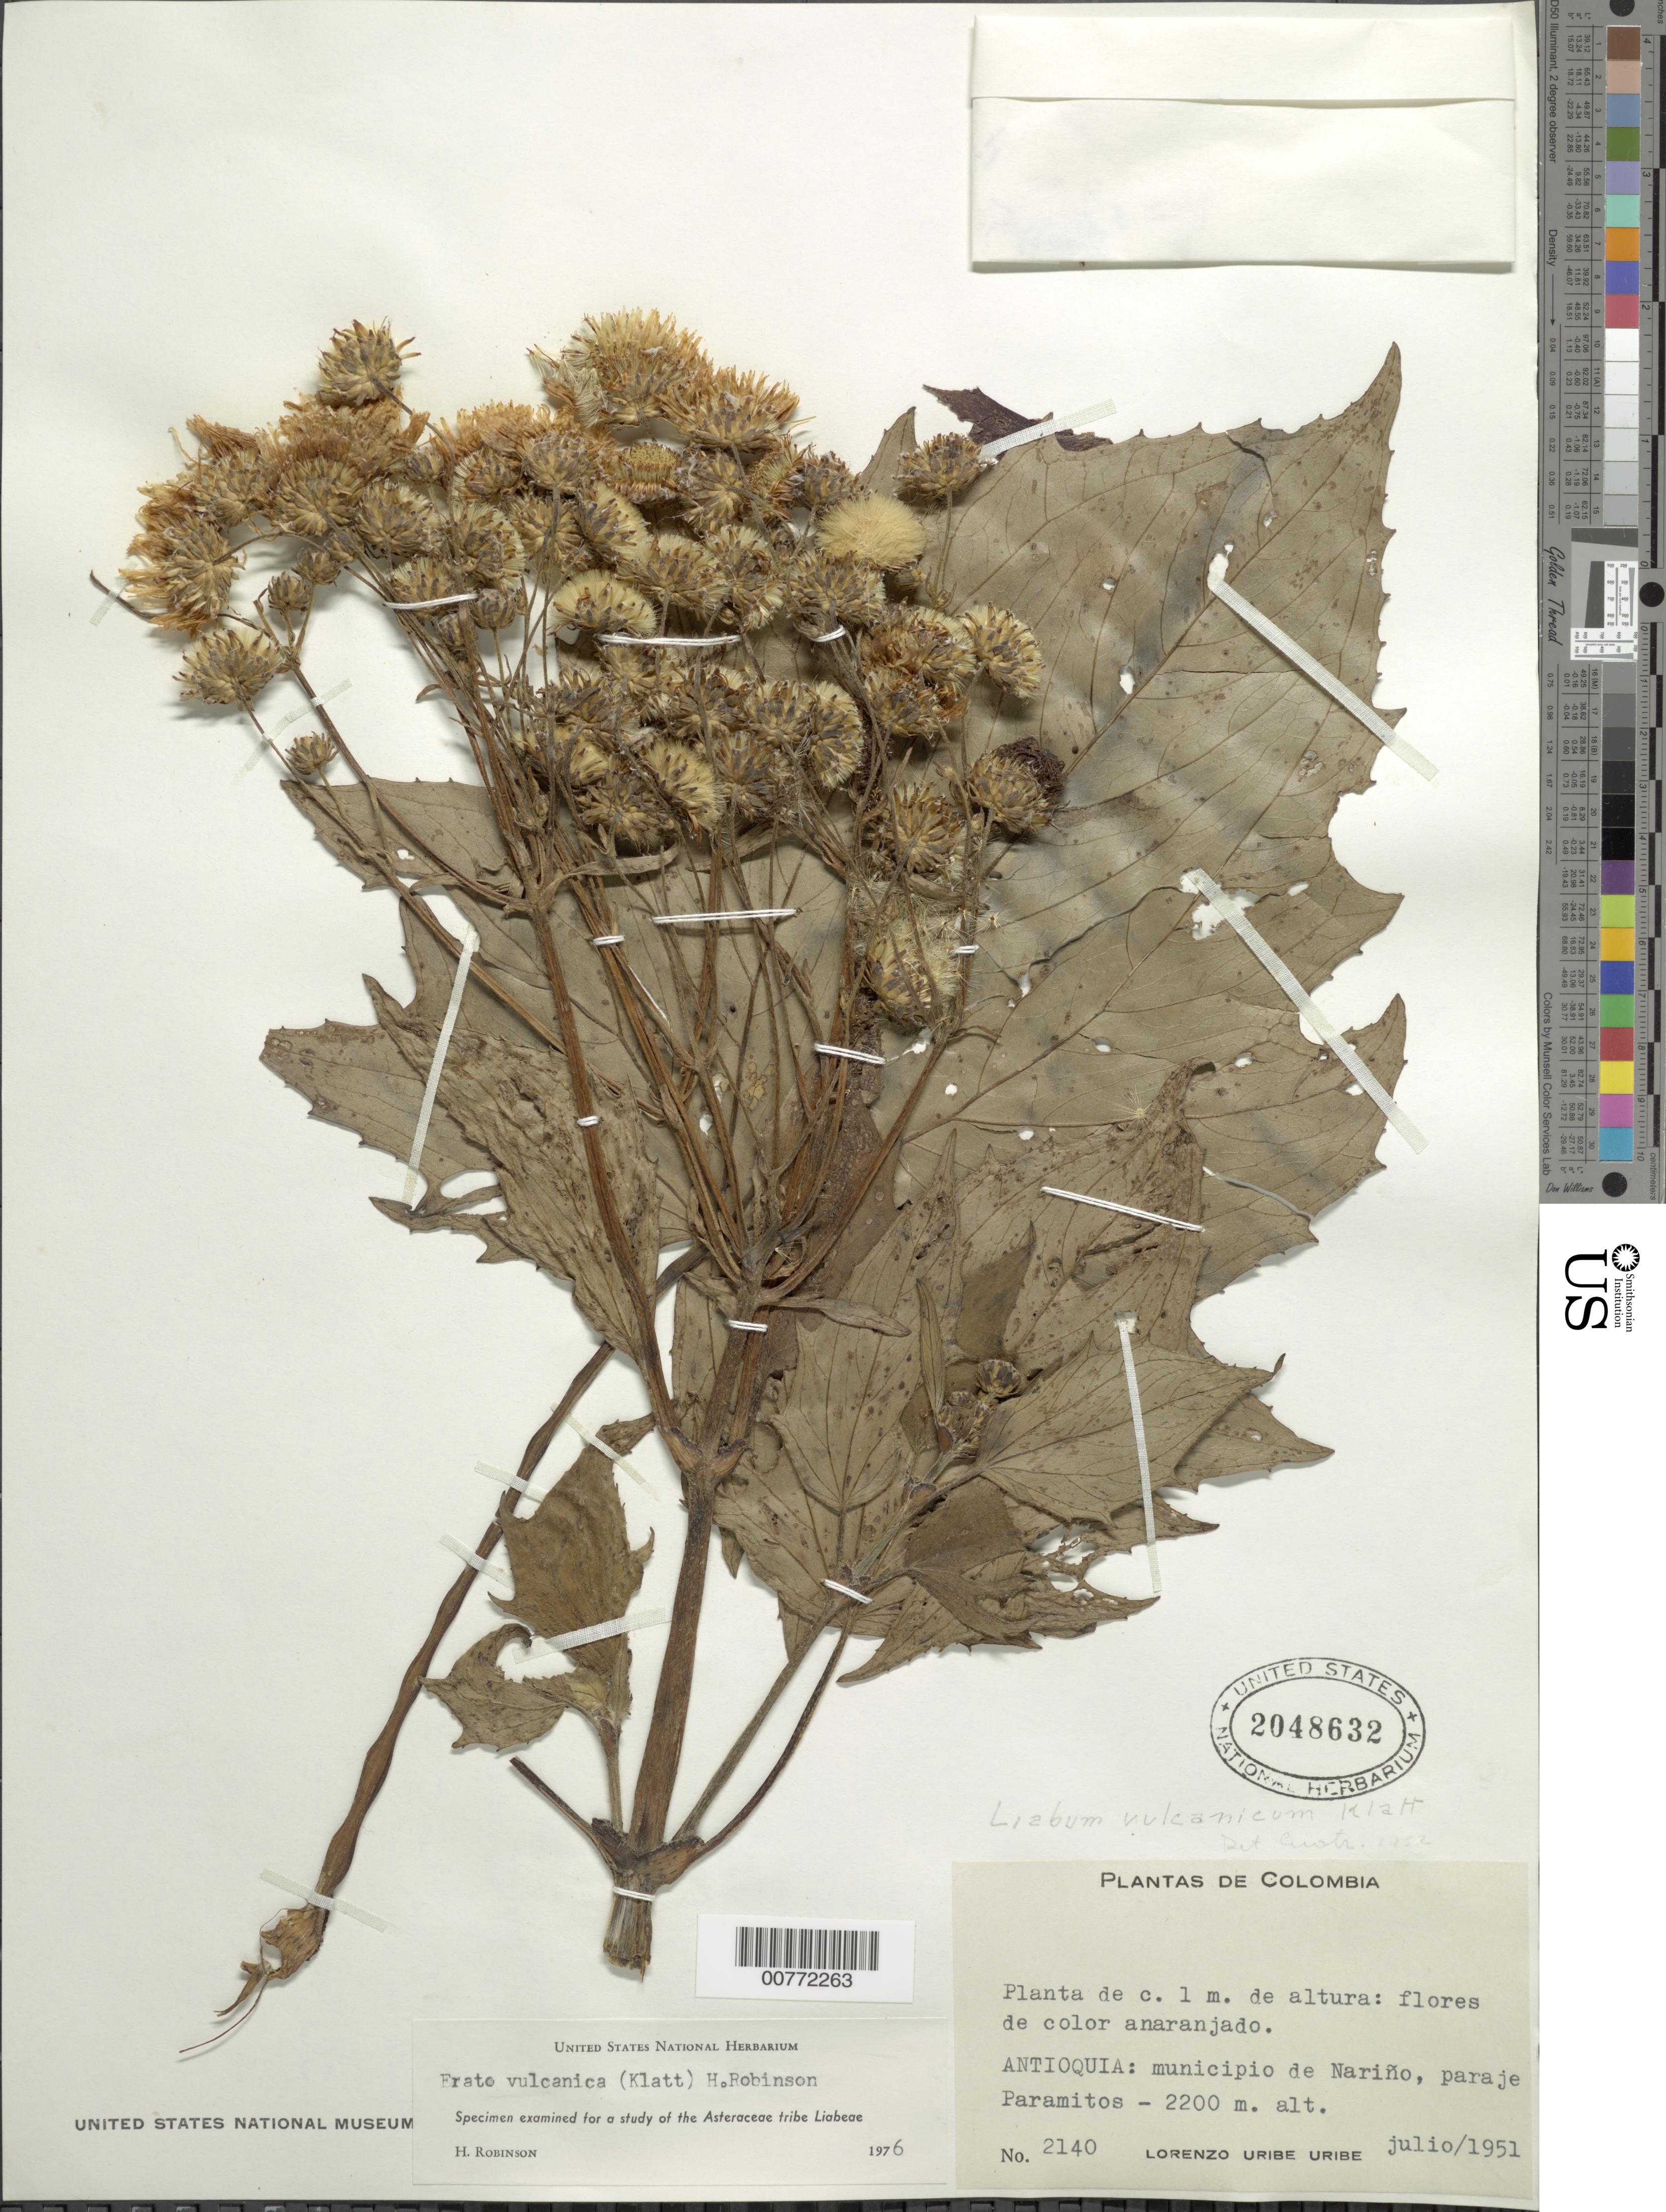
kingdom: Plantae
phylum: Tracheophyta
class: Magnoliopsida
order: Asterales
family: Asteraceae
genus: Erato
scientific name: Erato vulcanica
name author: (Klatt) H. Rob.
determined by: Robinson, Harold E., (US)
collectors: L. Uribe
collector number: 2140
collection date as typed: Jul-51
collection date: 1951-07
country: Colombia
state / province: Antioquia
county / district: Narino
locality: Paramitos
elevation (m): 2200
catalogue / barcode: US 2048632